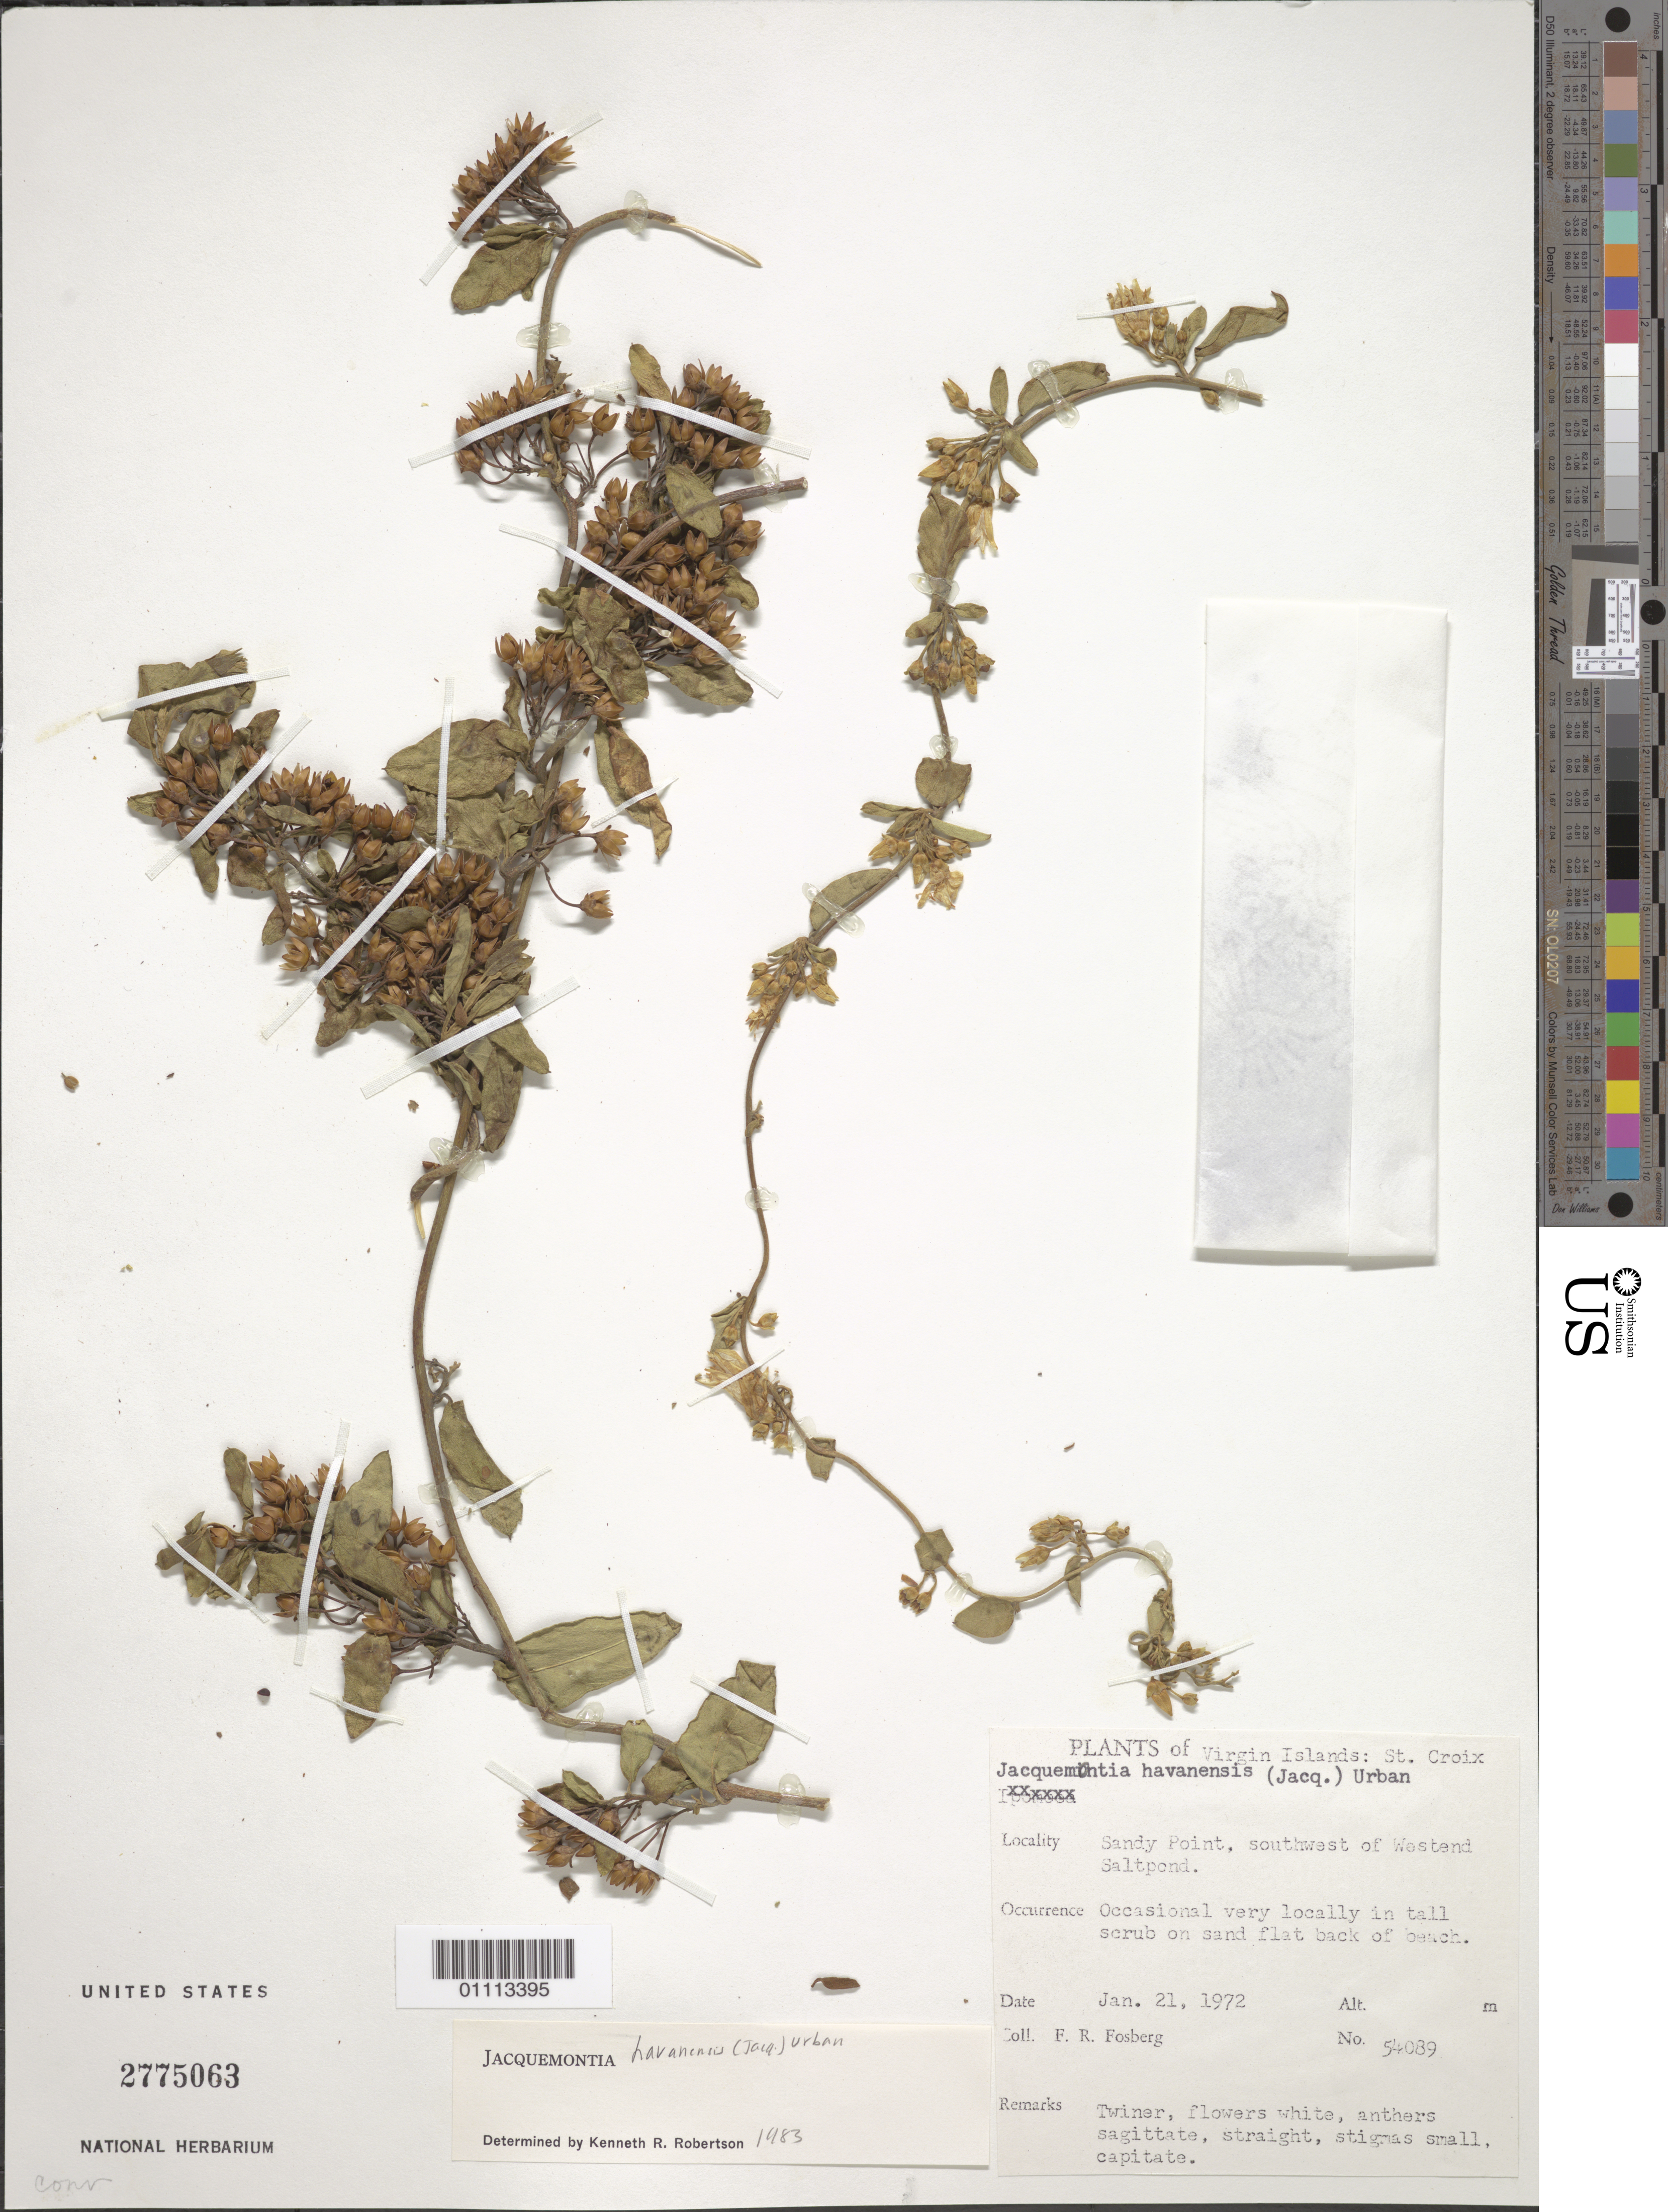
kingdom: Plantae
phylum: Tracheophyta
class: Magnoliopsida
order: Solanales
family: Convolvulaceae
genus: Jacquemontia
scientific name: Jacquemontia havanensis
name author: (Jacq.) Urb.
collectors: F. R. Fosberg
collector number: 54089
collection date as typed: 21 Jan 1972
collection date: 1972-01-21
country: U.S. Virgin Islands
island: St. Croix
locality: Sandy Point, SW of Westend Saltpond. Occasionally very locally in tall scrub on sand flat back of beach.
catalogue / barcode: US 2775063